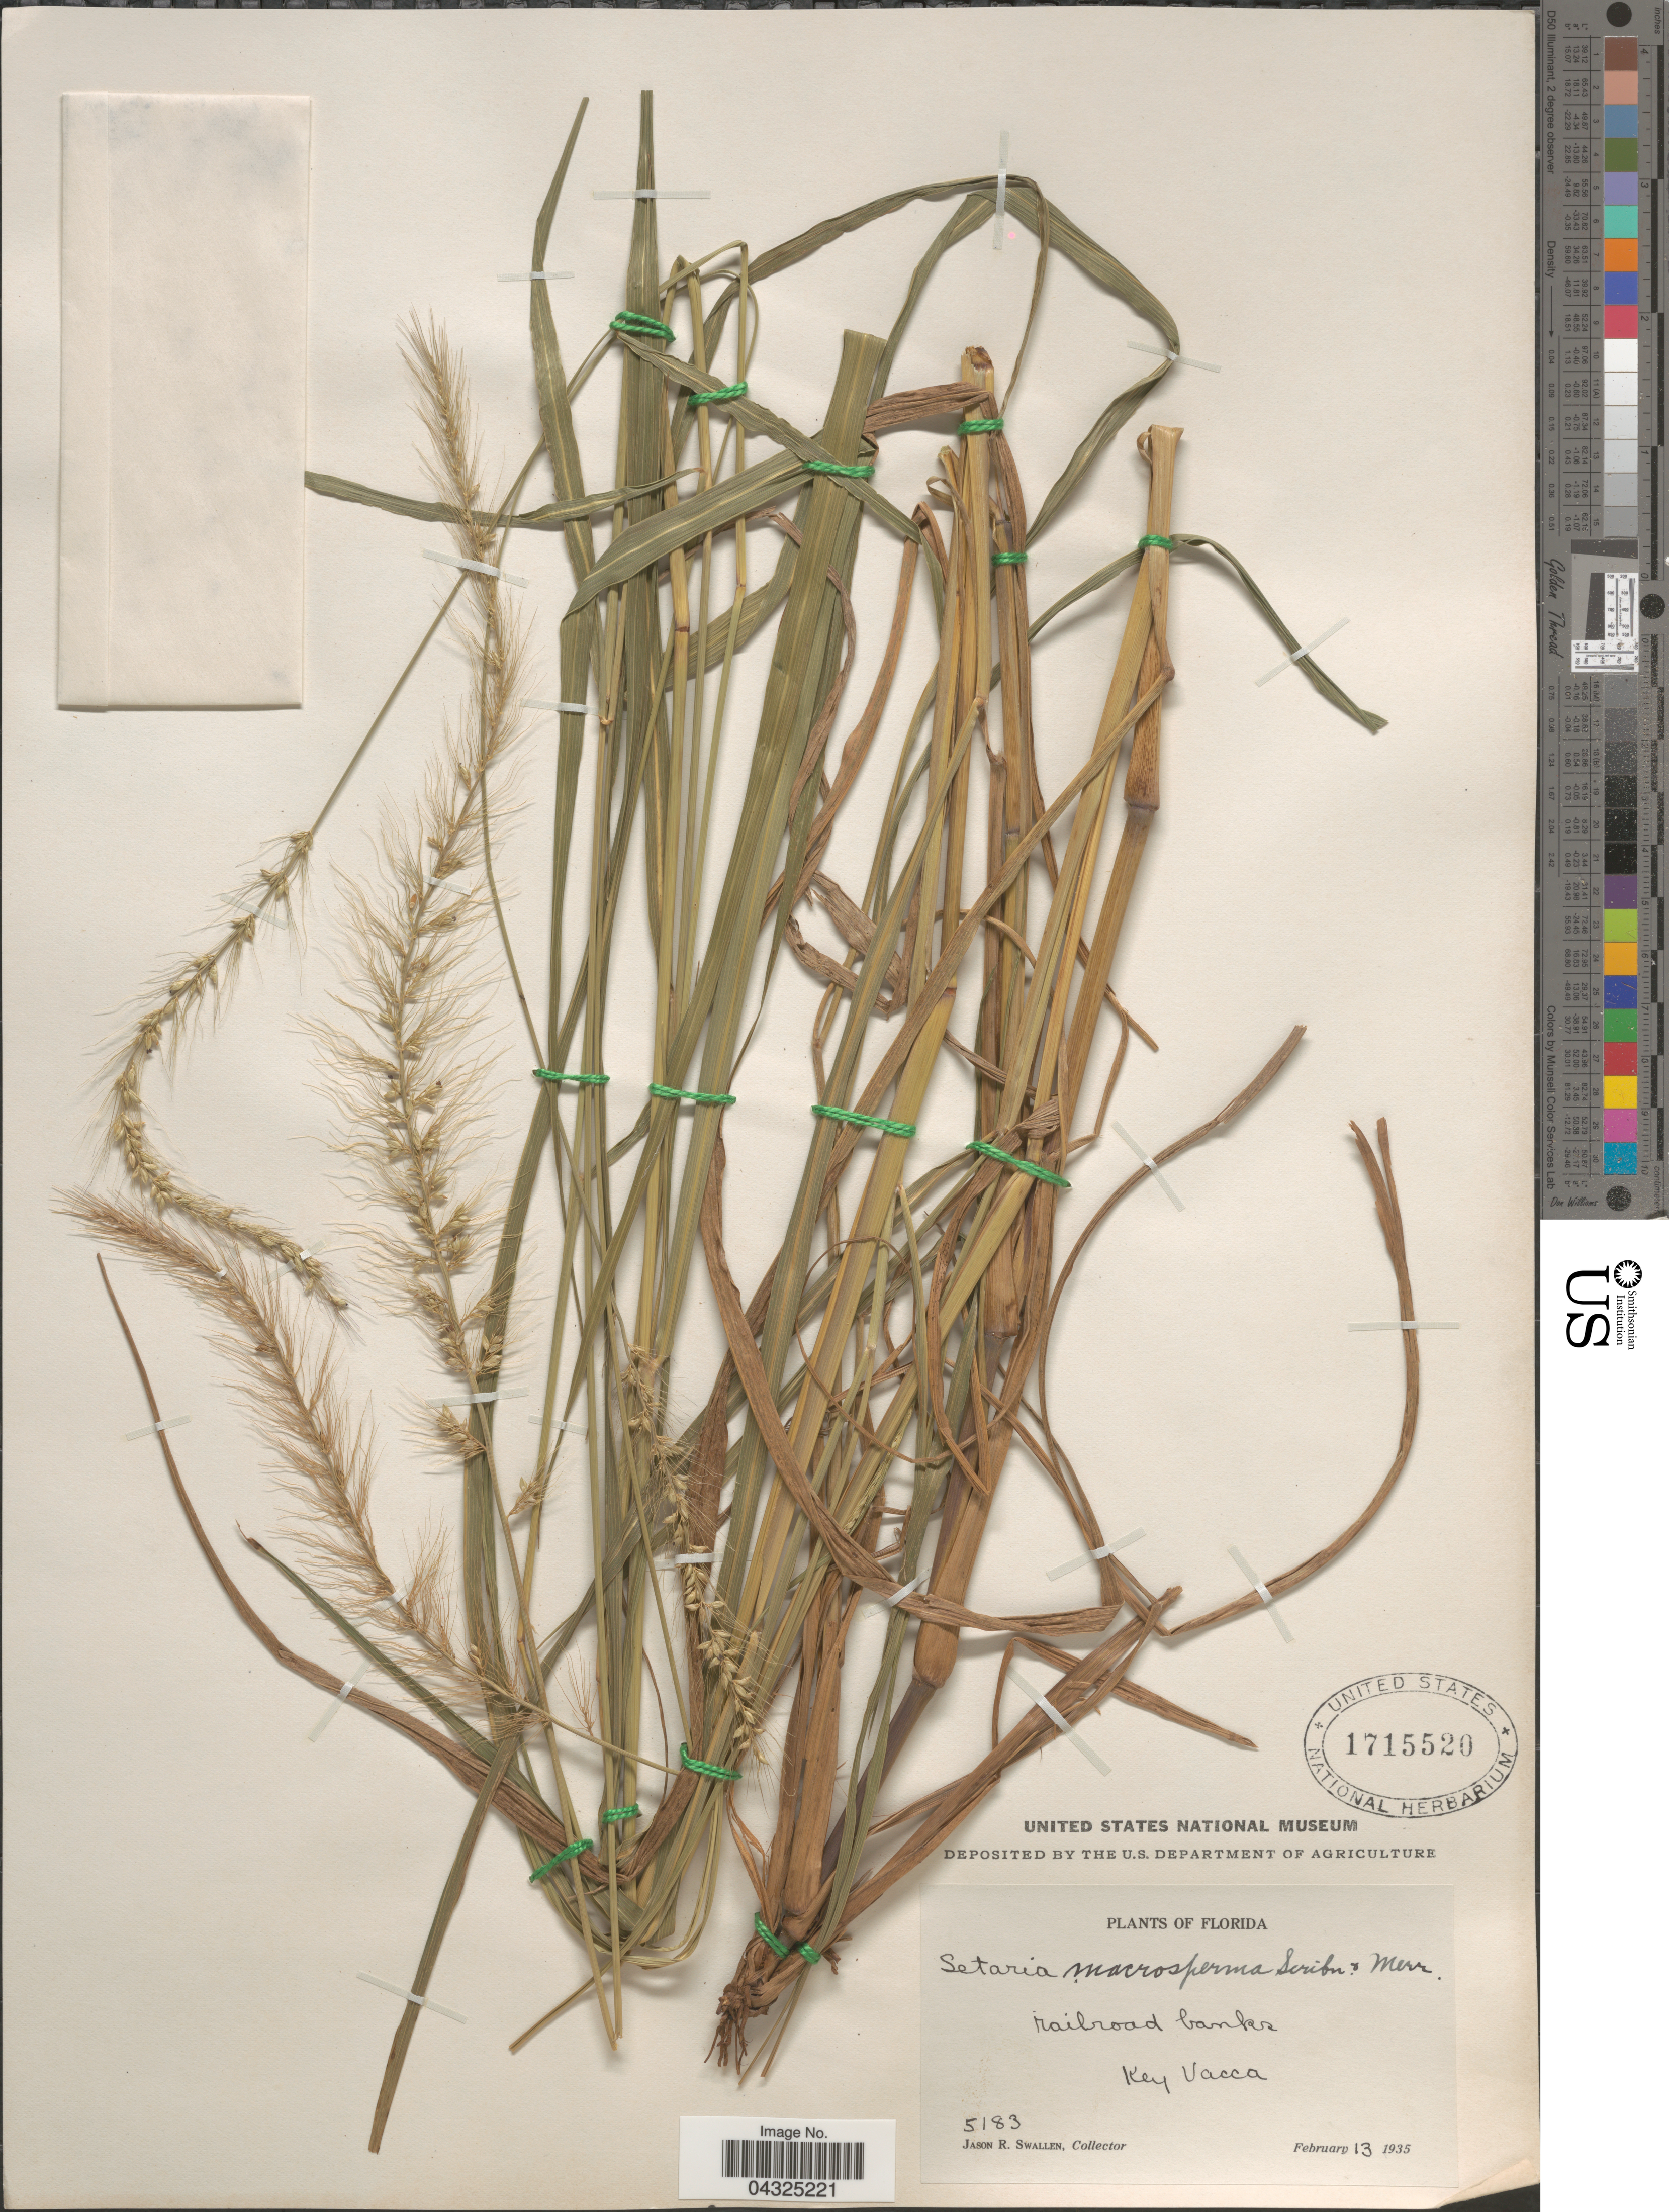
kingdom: Plantae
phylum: Tracheophyta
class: Liliopsida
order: Poales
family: Poaceae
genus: Setaria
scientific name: Setaria macrosperma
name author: (Scribn. & Merr.) K. Schum.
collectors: J. R. Swallen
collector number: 5183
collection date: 1935-02-13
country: United States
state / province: Florida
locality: Railroad banks Key Vacca.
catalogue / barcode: US 1715520